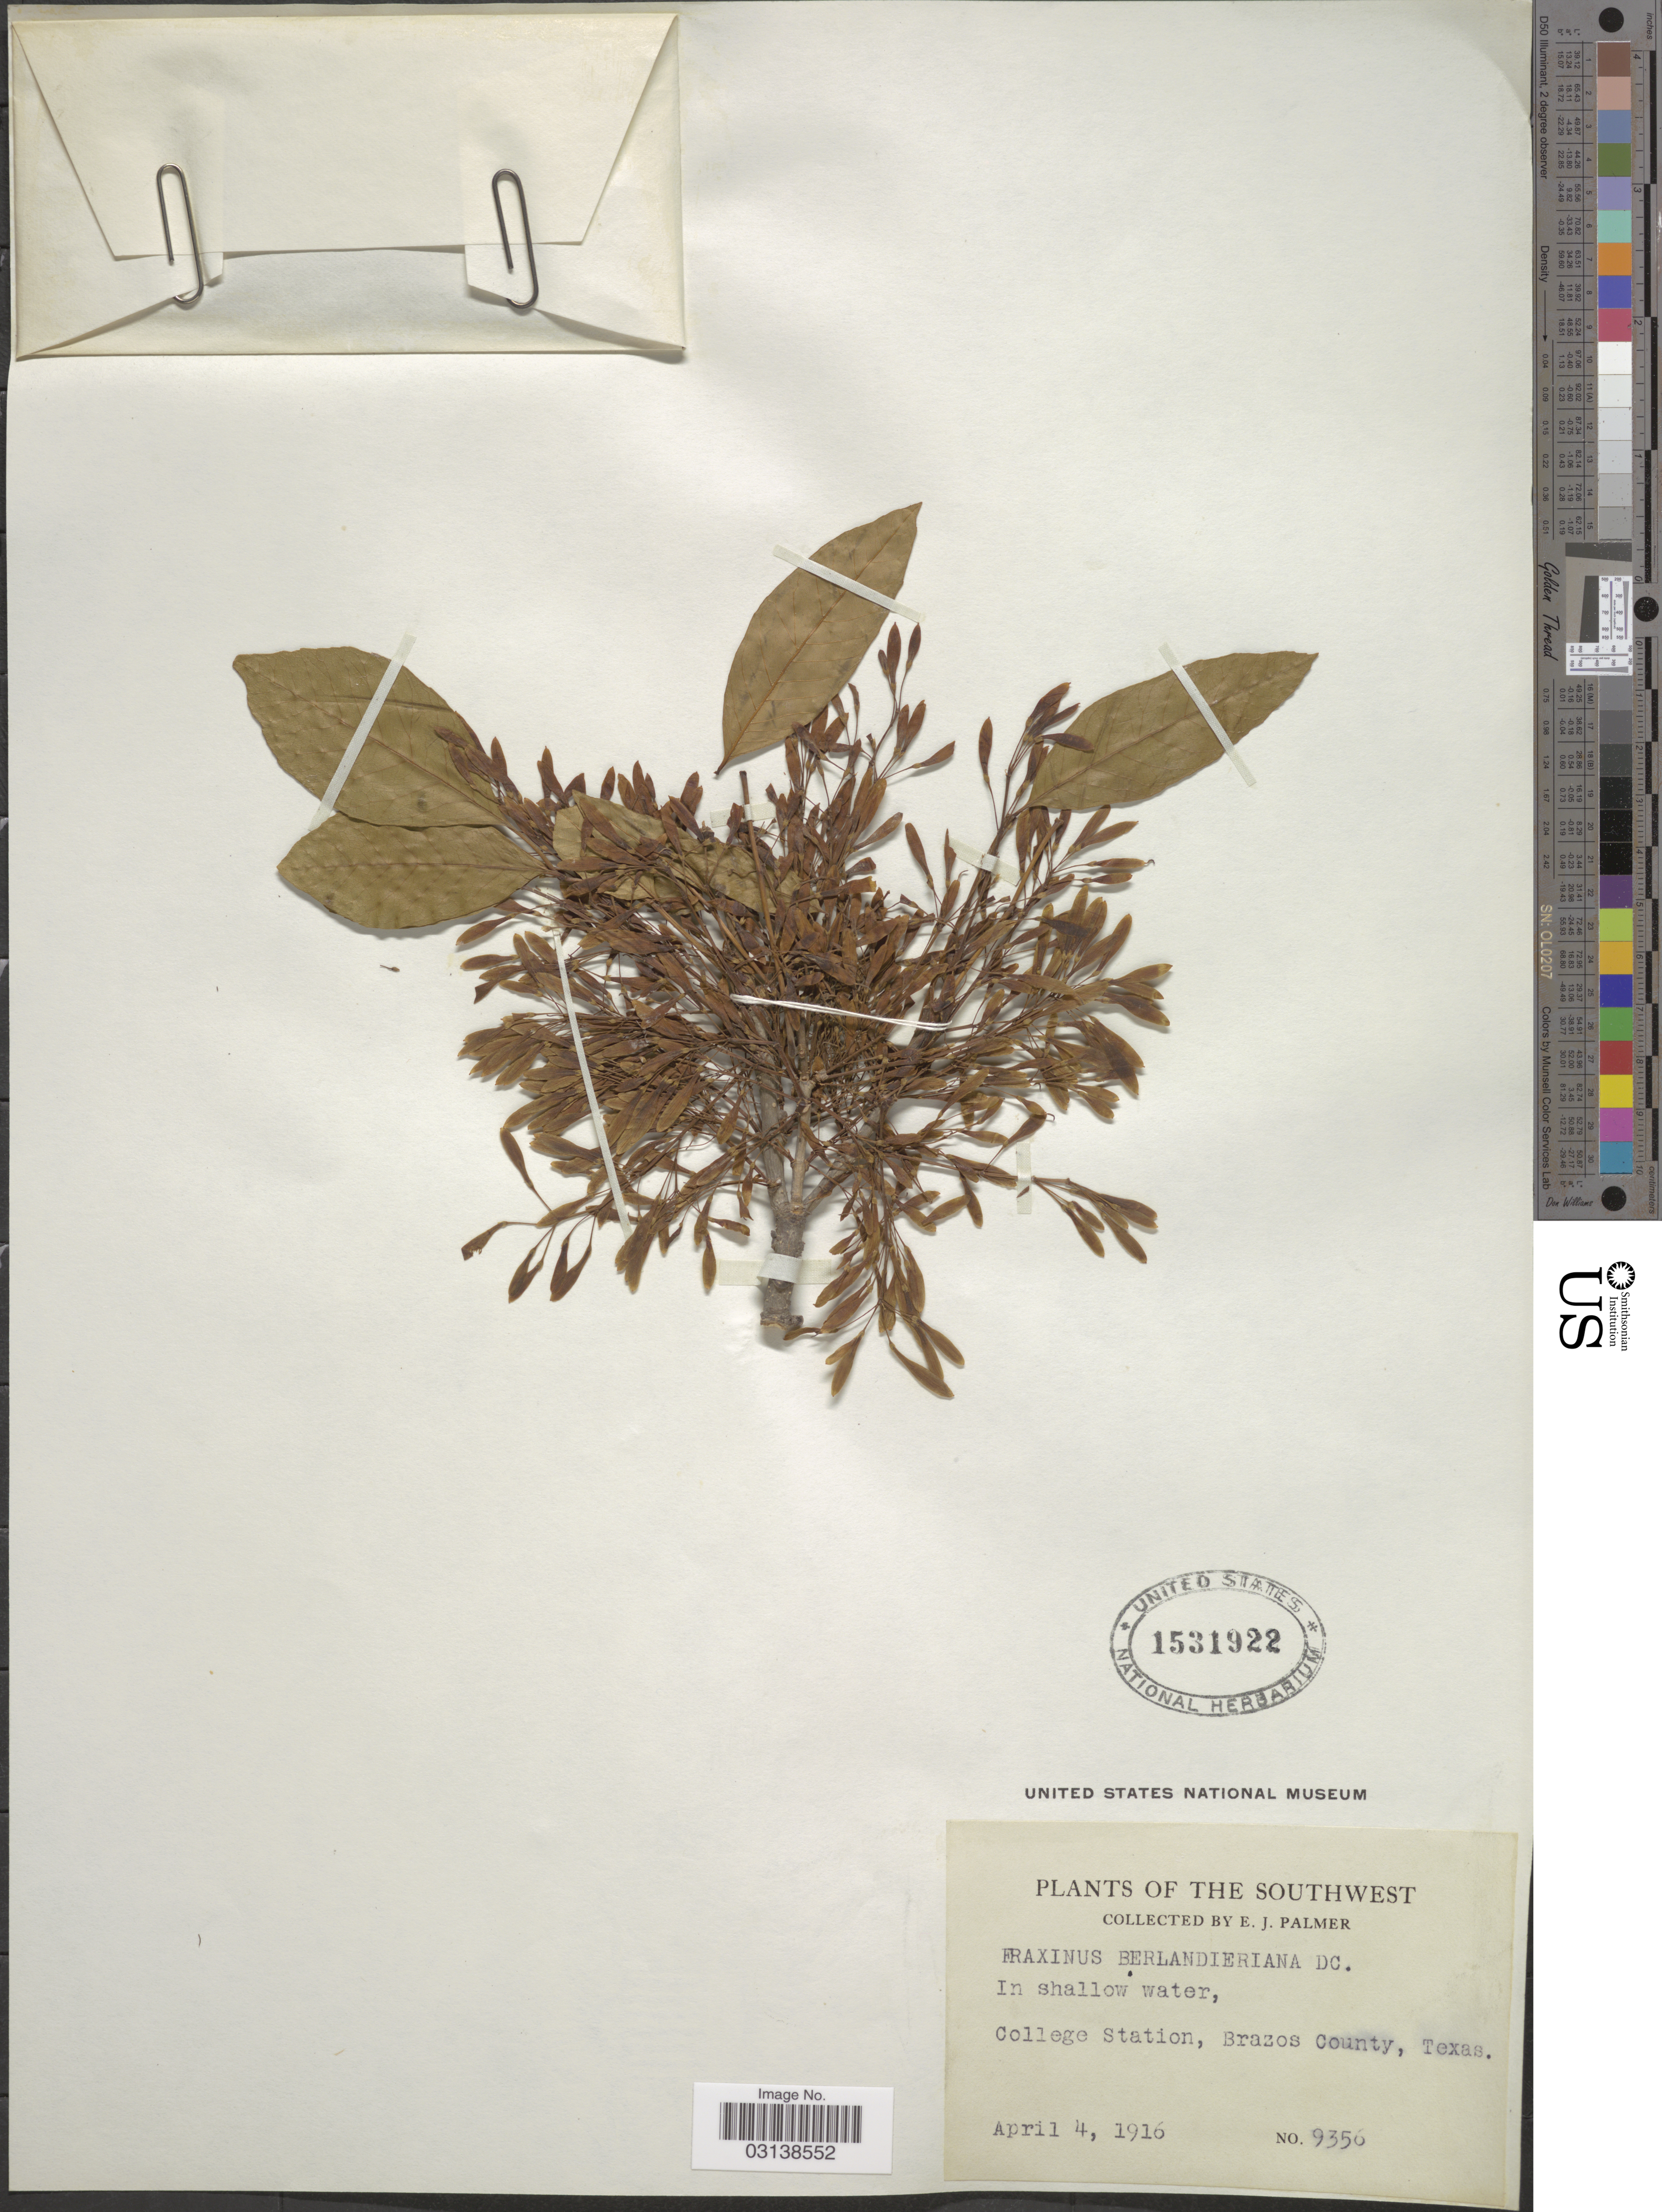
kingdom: Plantae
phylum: Tracheophyta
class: Magnoliopsida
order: Lamiales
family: Oleaceae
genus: Fraxinus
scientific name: Fraxinus berlandieriana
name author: A. DC.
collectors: E. J. Palmer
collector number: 9356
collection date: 1916-04-04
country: United States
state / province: Texas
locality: The Southwest, In shallow water, College Station, Brazos County.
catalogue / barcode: US 1531922